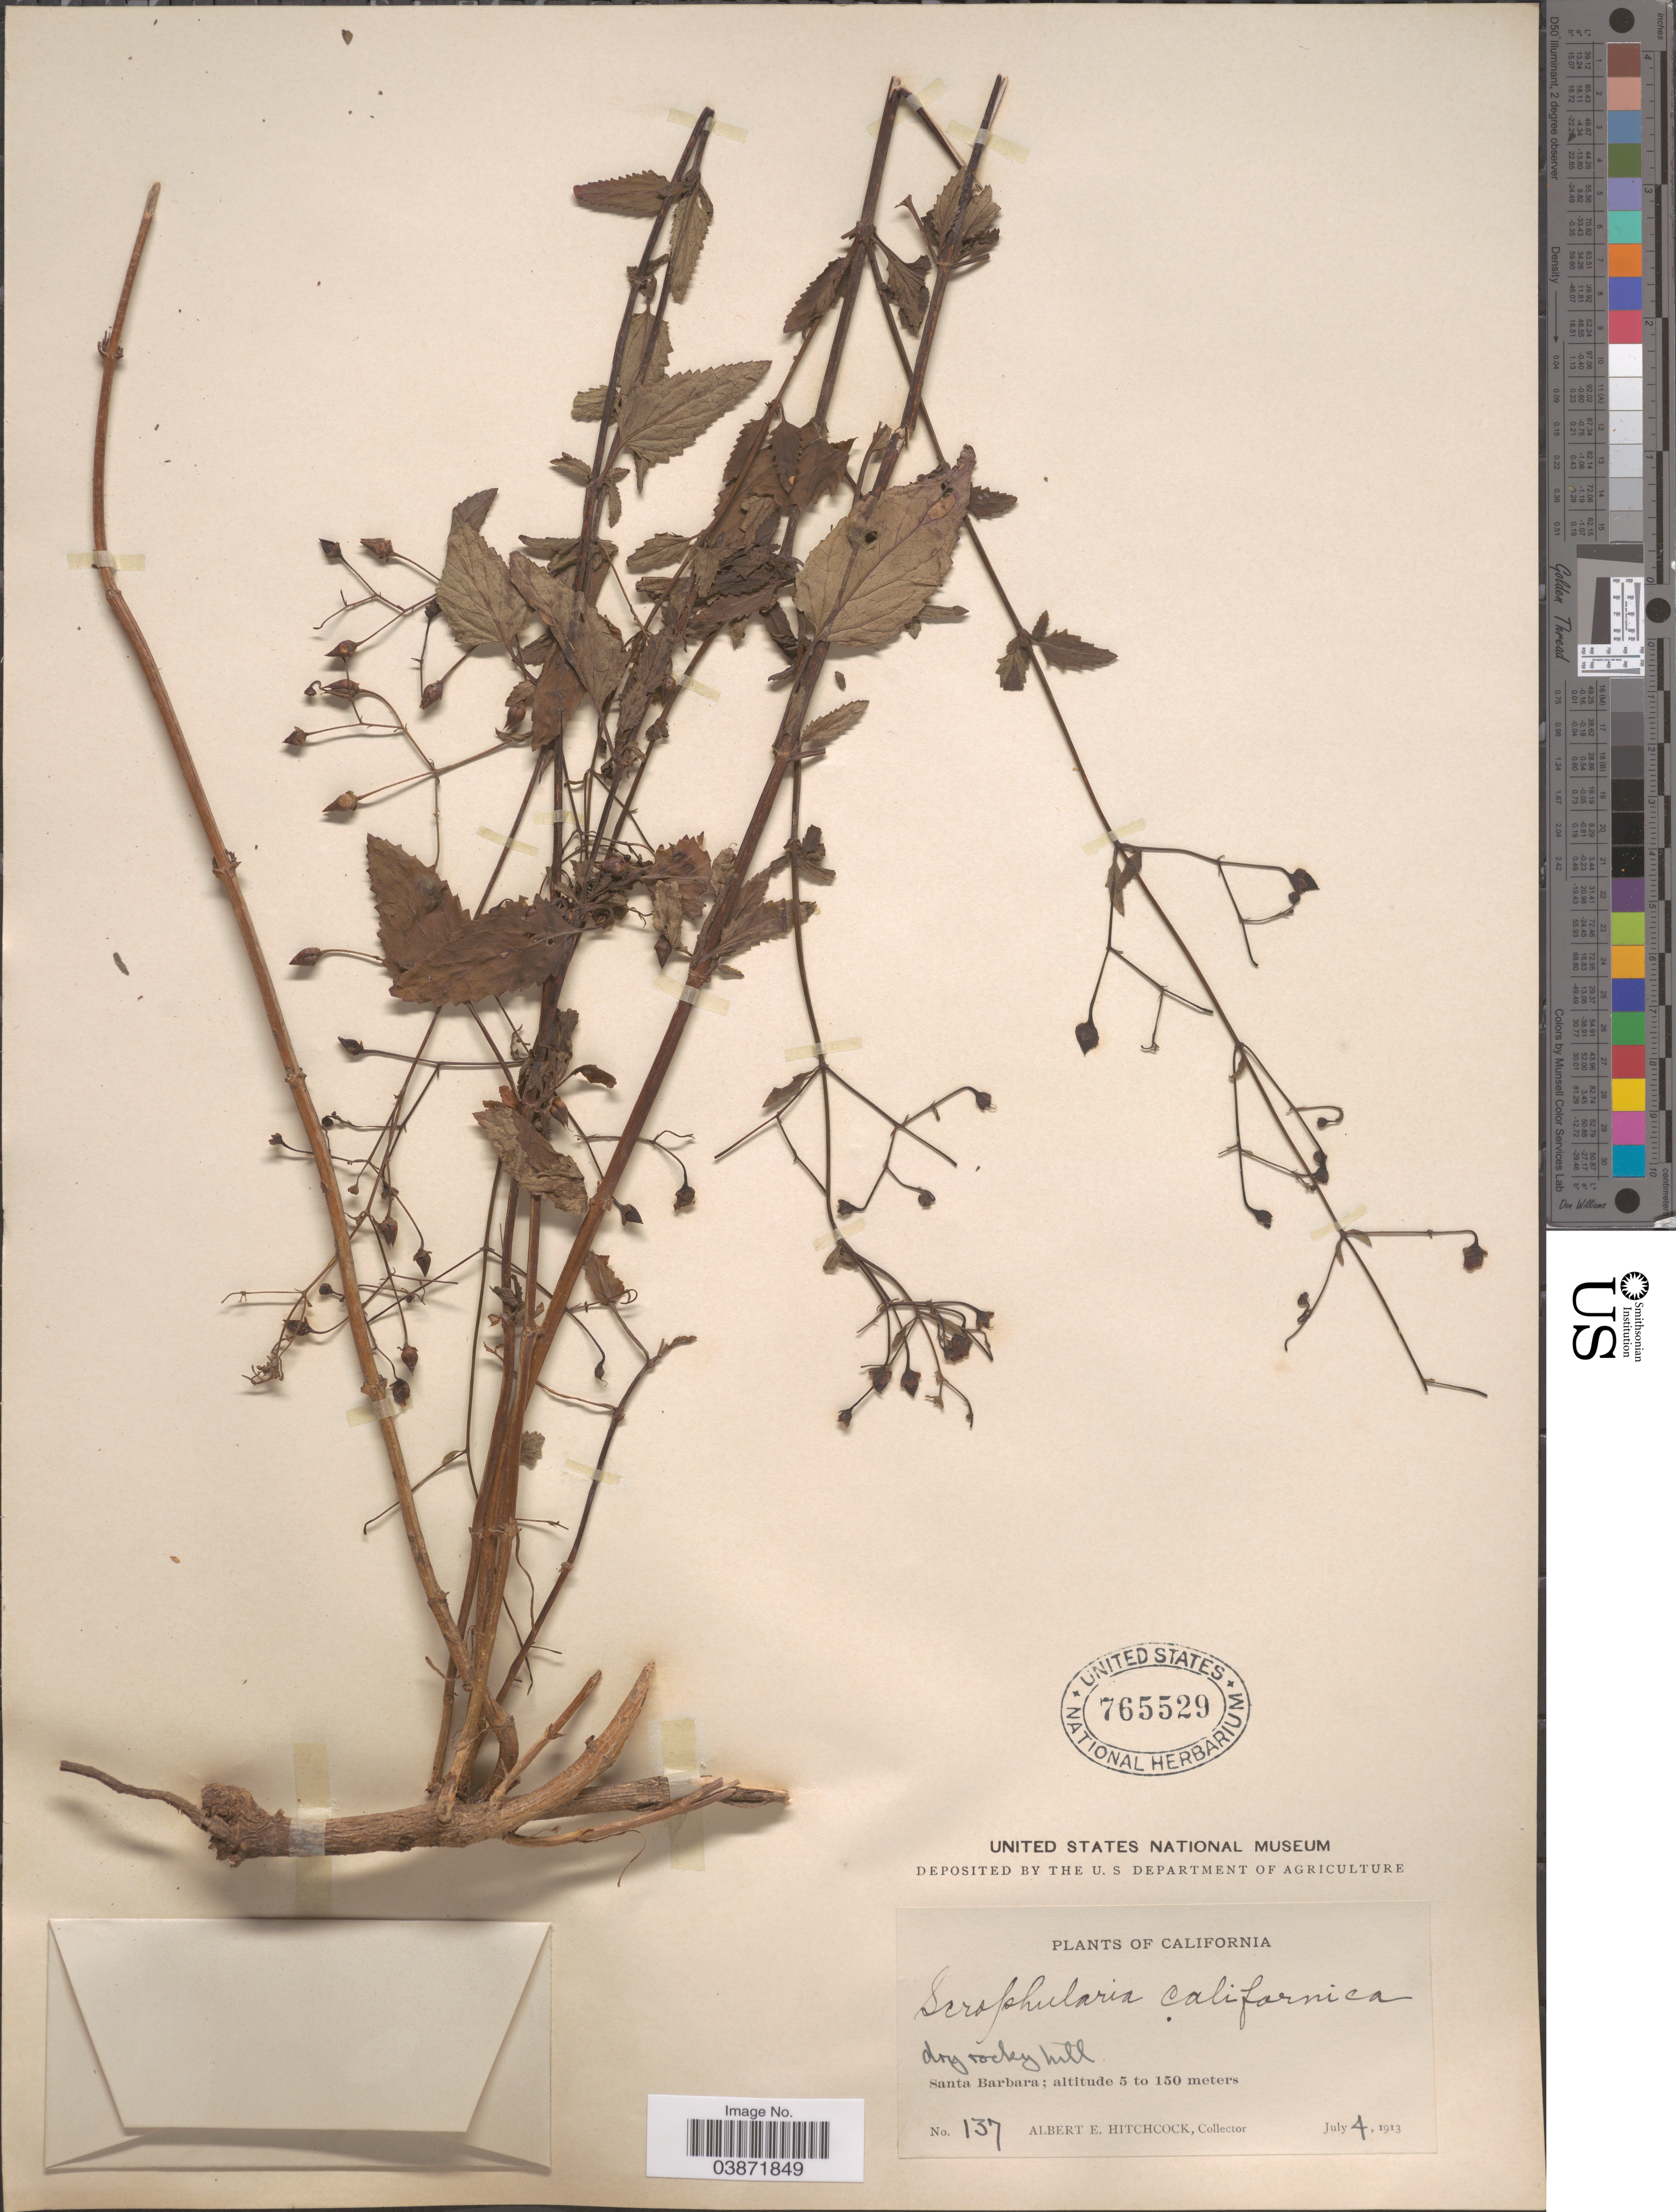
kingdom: Plantae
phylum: Tracheophyta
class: Magnoliopsida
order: Lamiales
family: Scrophulariaceae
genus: Scrophularia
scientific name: Scrophularia californica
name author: Cham. & Schltdl.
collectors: A. Hitchcock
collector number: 137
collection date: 1913-07-04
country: United States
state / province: California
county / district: Santa Barbara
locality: Santa Barbara.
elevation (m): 5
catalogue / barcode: US 765529